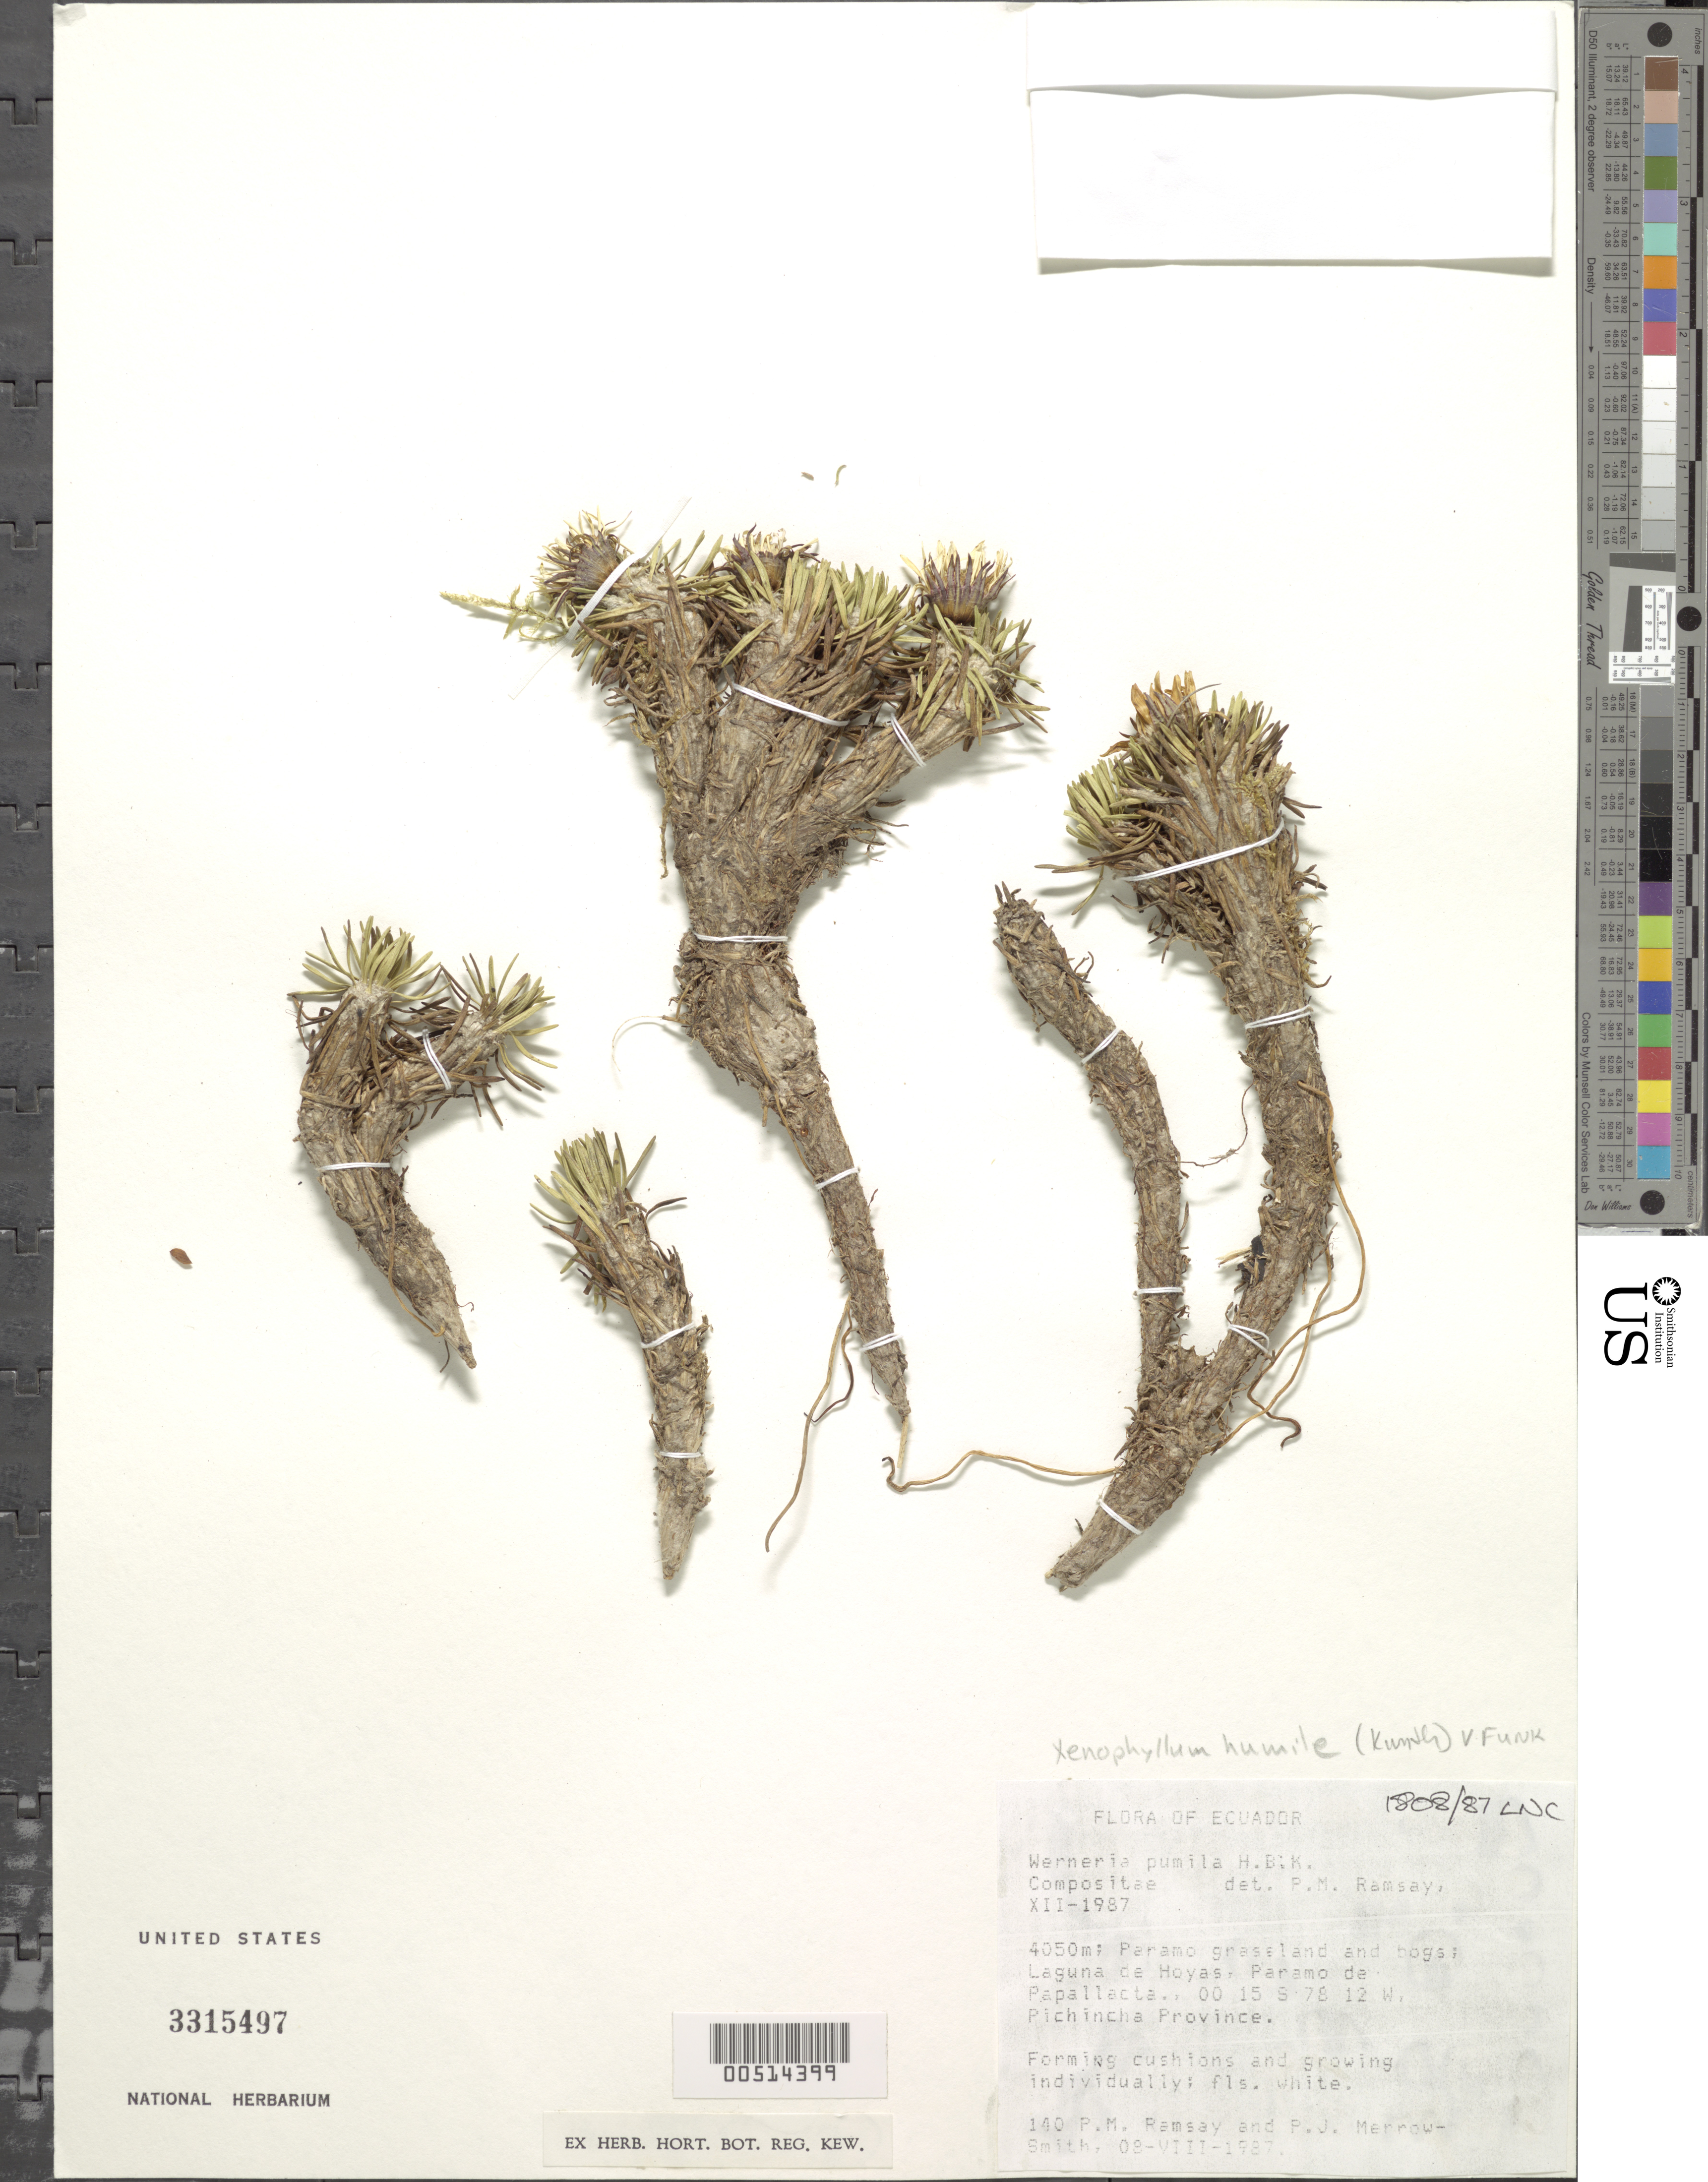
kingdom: Plantae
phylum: Tracheophyta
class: Magnoliopsida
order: Asterales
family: Asteraceae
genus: Xenophyllum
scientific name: Xenophyllum humile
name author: (Kunth) V.A. Funk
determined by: Funk, Vicki A., (BOT), Smithsonian Institution - National Museum of Natural History (UNITED STATES)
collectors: P. M. Ramsay & P. J. Merrow-Smith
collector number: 140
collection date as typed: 8 Aug 1987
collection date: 1987-08-08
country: Ecuador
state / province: Pichincha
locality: Laguna de Hoyas, Paramo de Papallacta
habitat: Páramo grassland and bogs.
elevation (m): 4050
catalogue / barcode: US 3315497